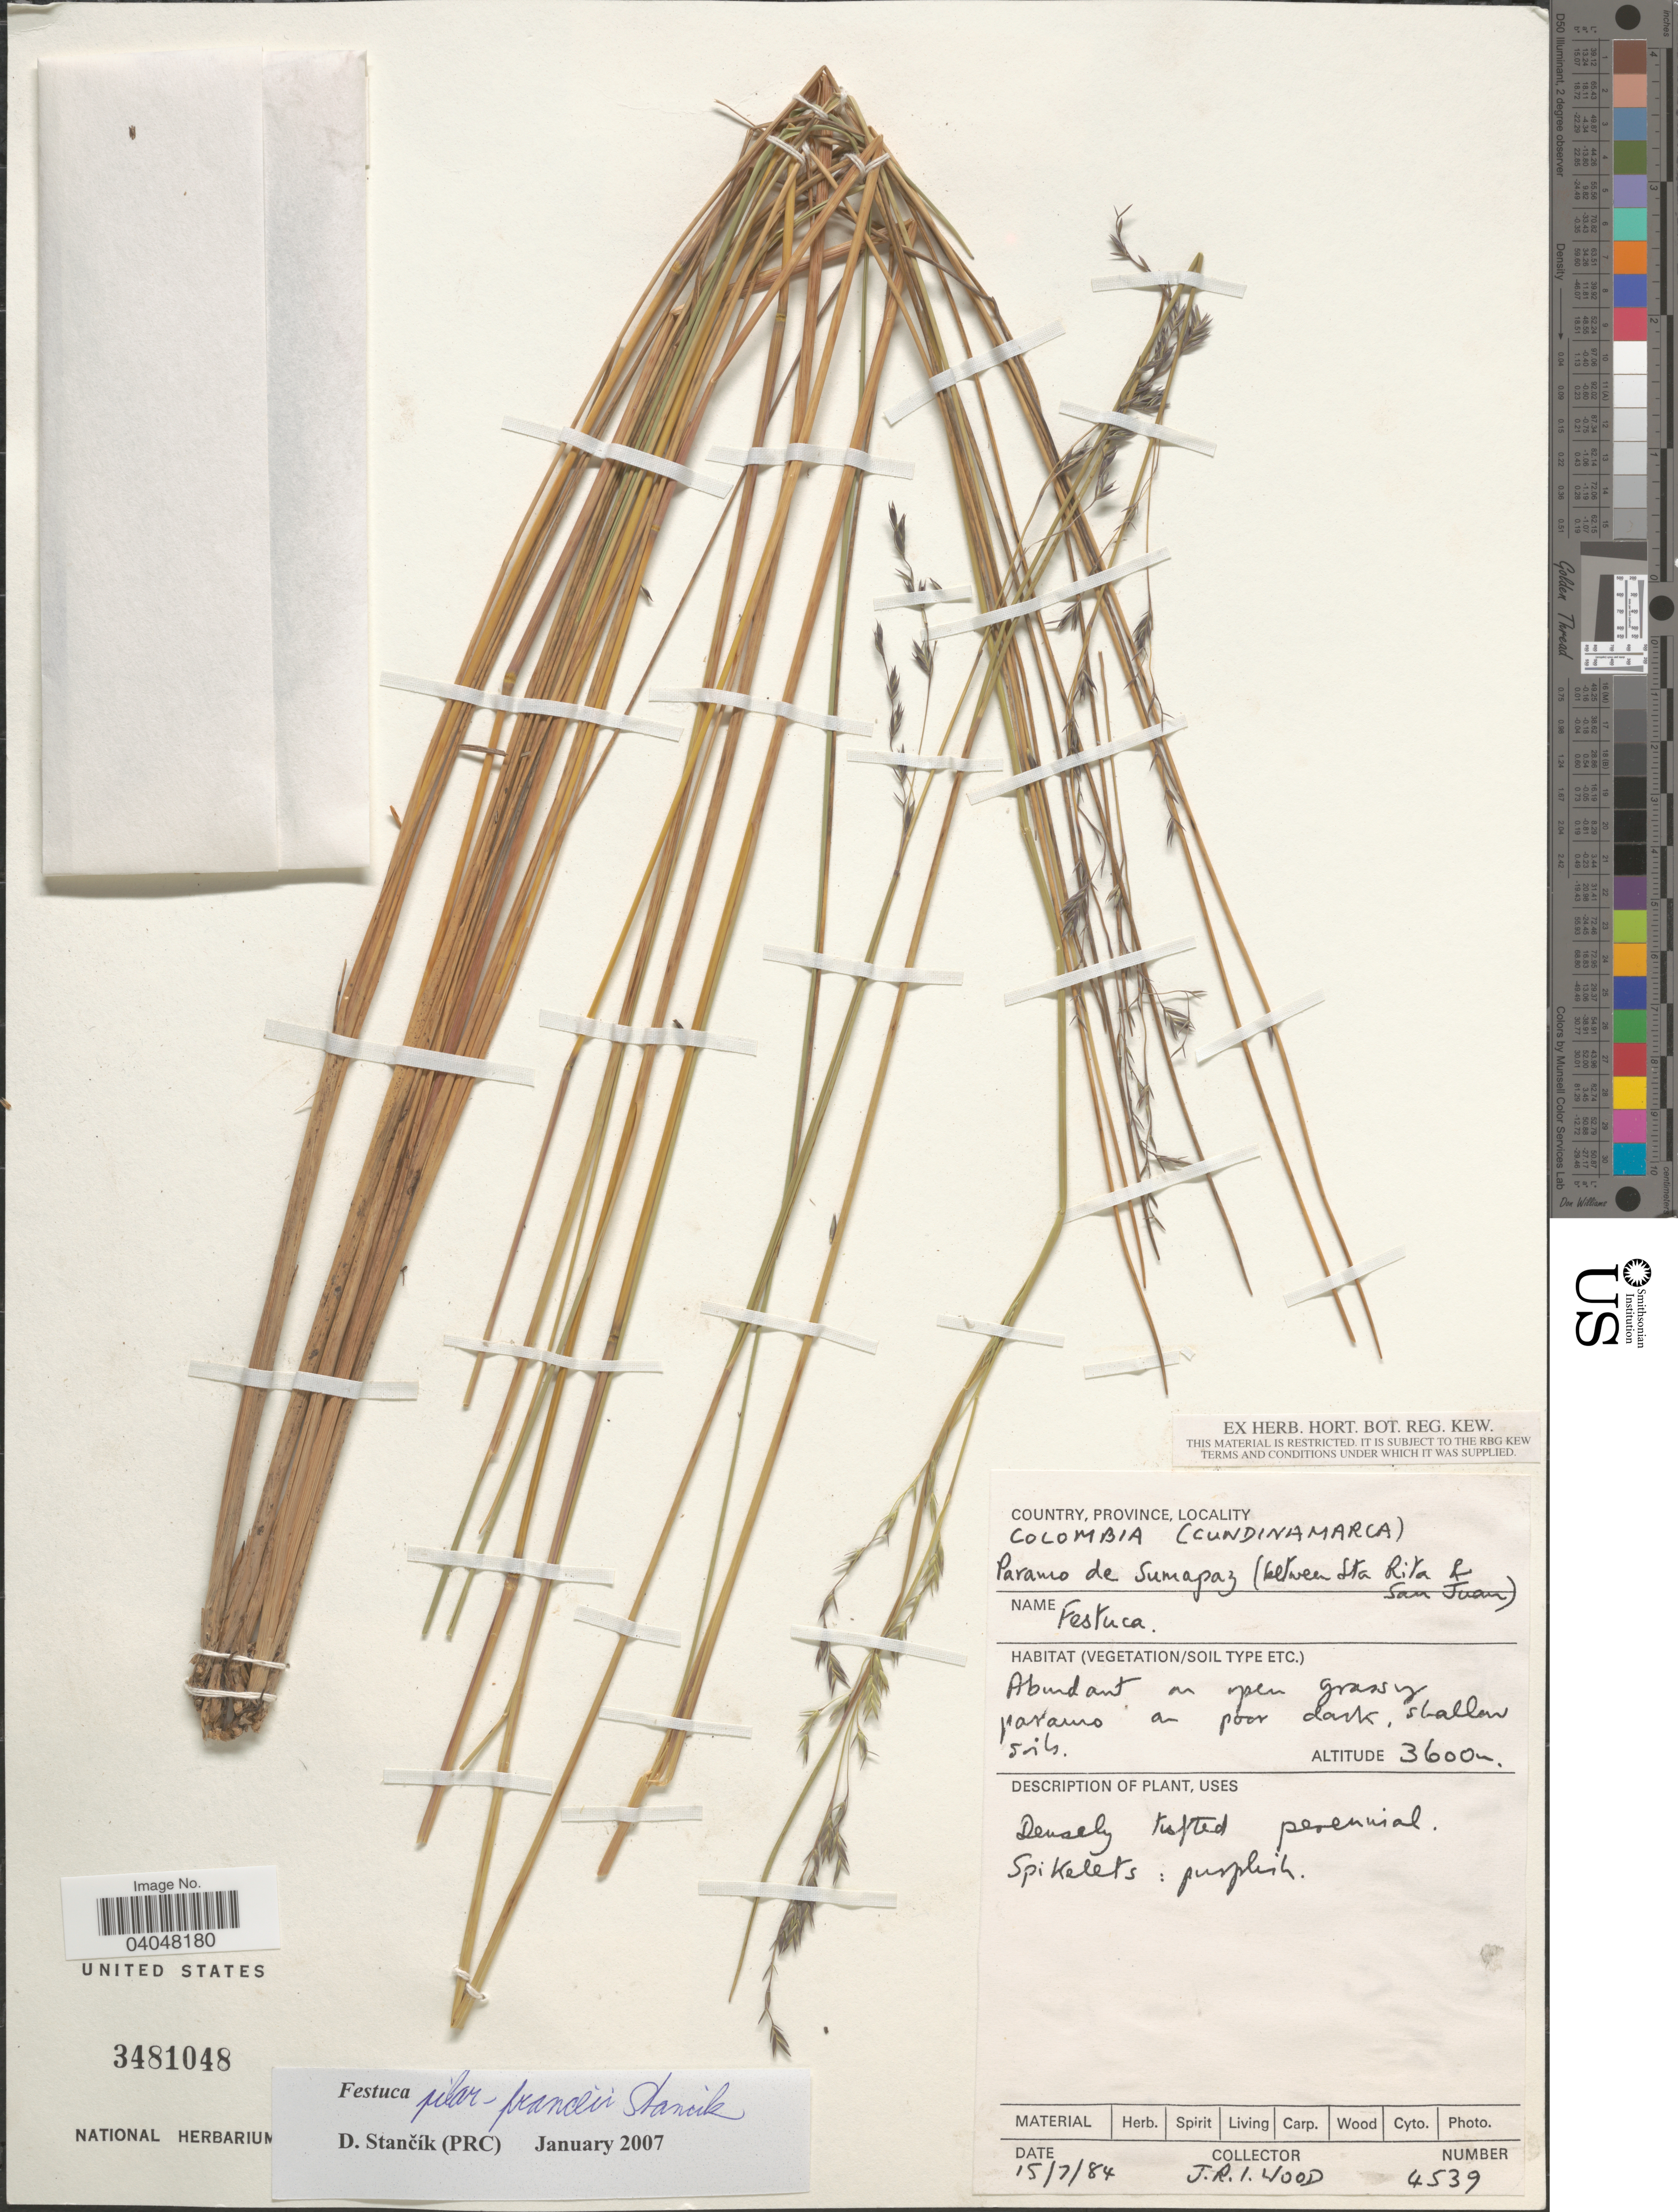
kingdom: Plantae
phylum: Tracheophyta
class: Liliopsida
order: Poales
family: Poaceae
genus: Festuca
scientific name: Festuca pilar-franceii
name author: Stancik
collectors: J. R. I. Wood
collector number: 4539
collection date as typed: Transcribed d/m/y: 15/7/84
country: Colombia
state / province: Cundinamarca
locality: Paramo de Sumapaz (between Sta Rita & San Juan).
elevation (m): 3600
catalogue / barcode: US 3481048